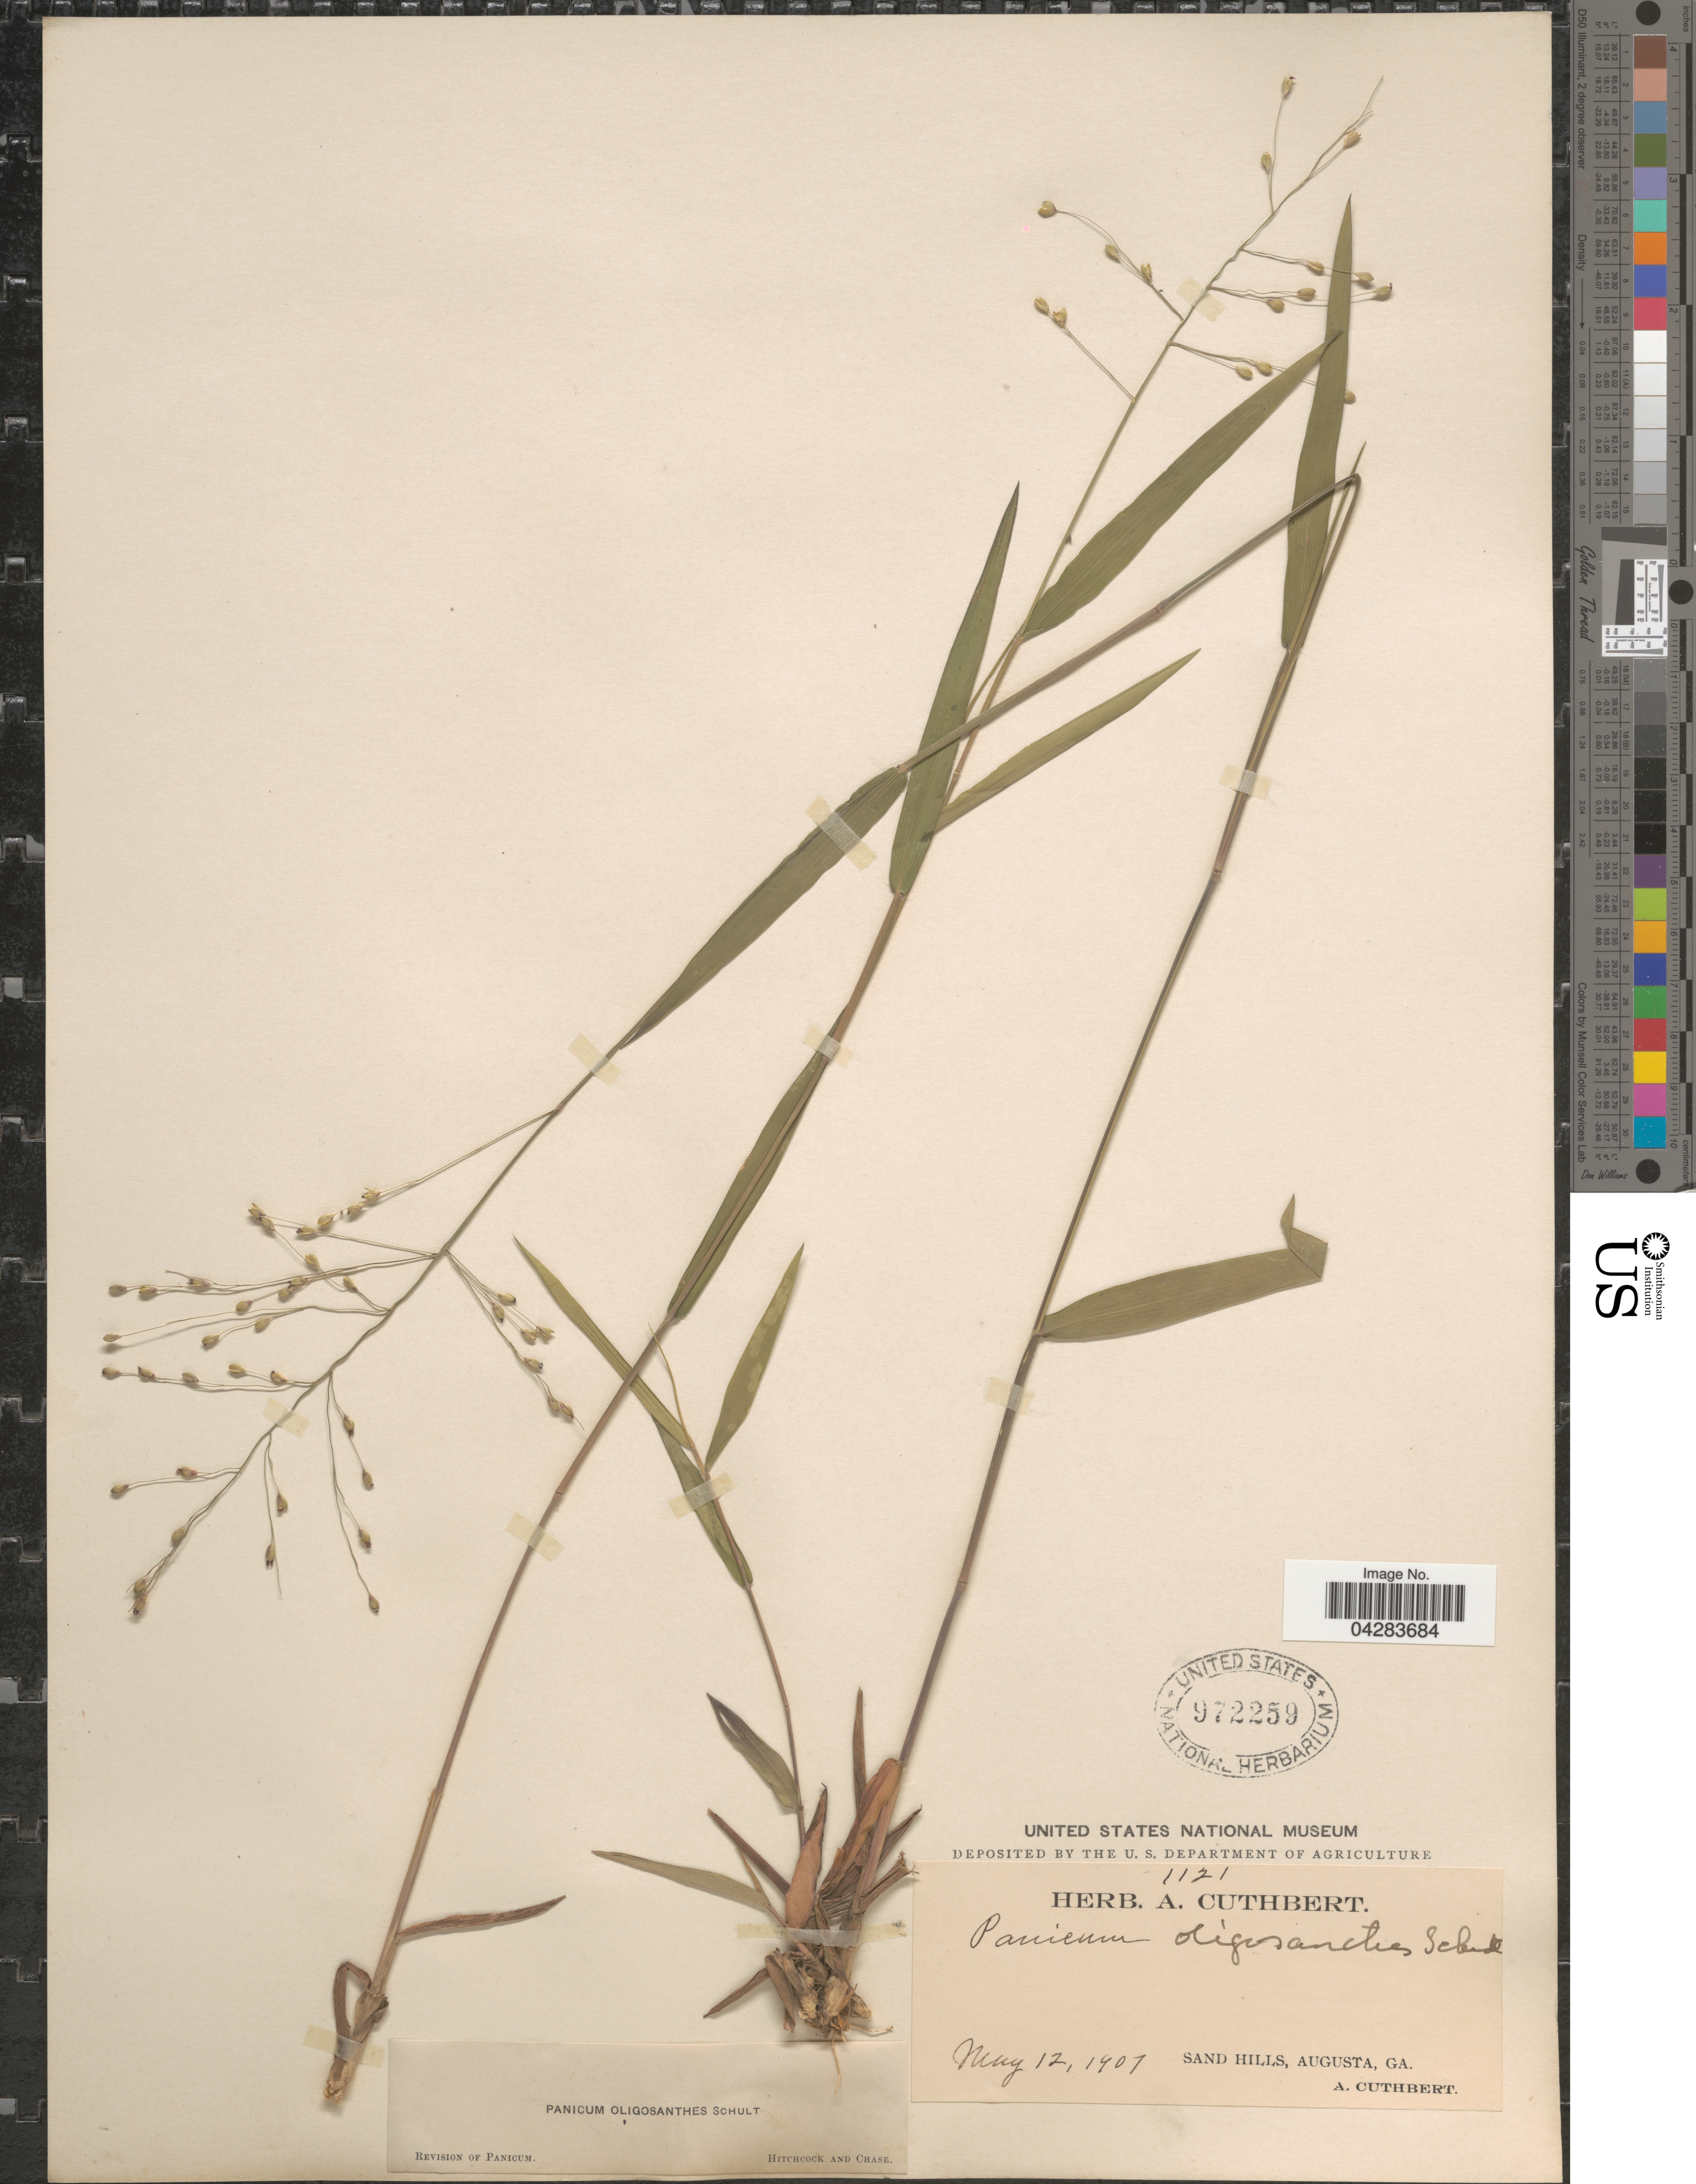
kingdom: Plantae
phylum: Tracheophyta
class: Liliopsida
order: Poales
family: Poaceae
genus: Dichanthelium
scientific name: Dichanthelium oligosanthes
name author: (Schult.) Gould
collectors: A. Cuthbert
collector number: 1121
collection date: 1907-05-12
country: United States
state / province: Georgia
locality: Sand hills, Augusta.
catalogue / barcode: US 972259